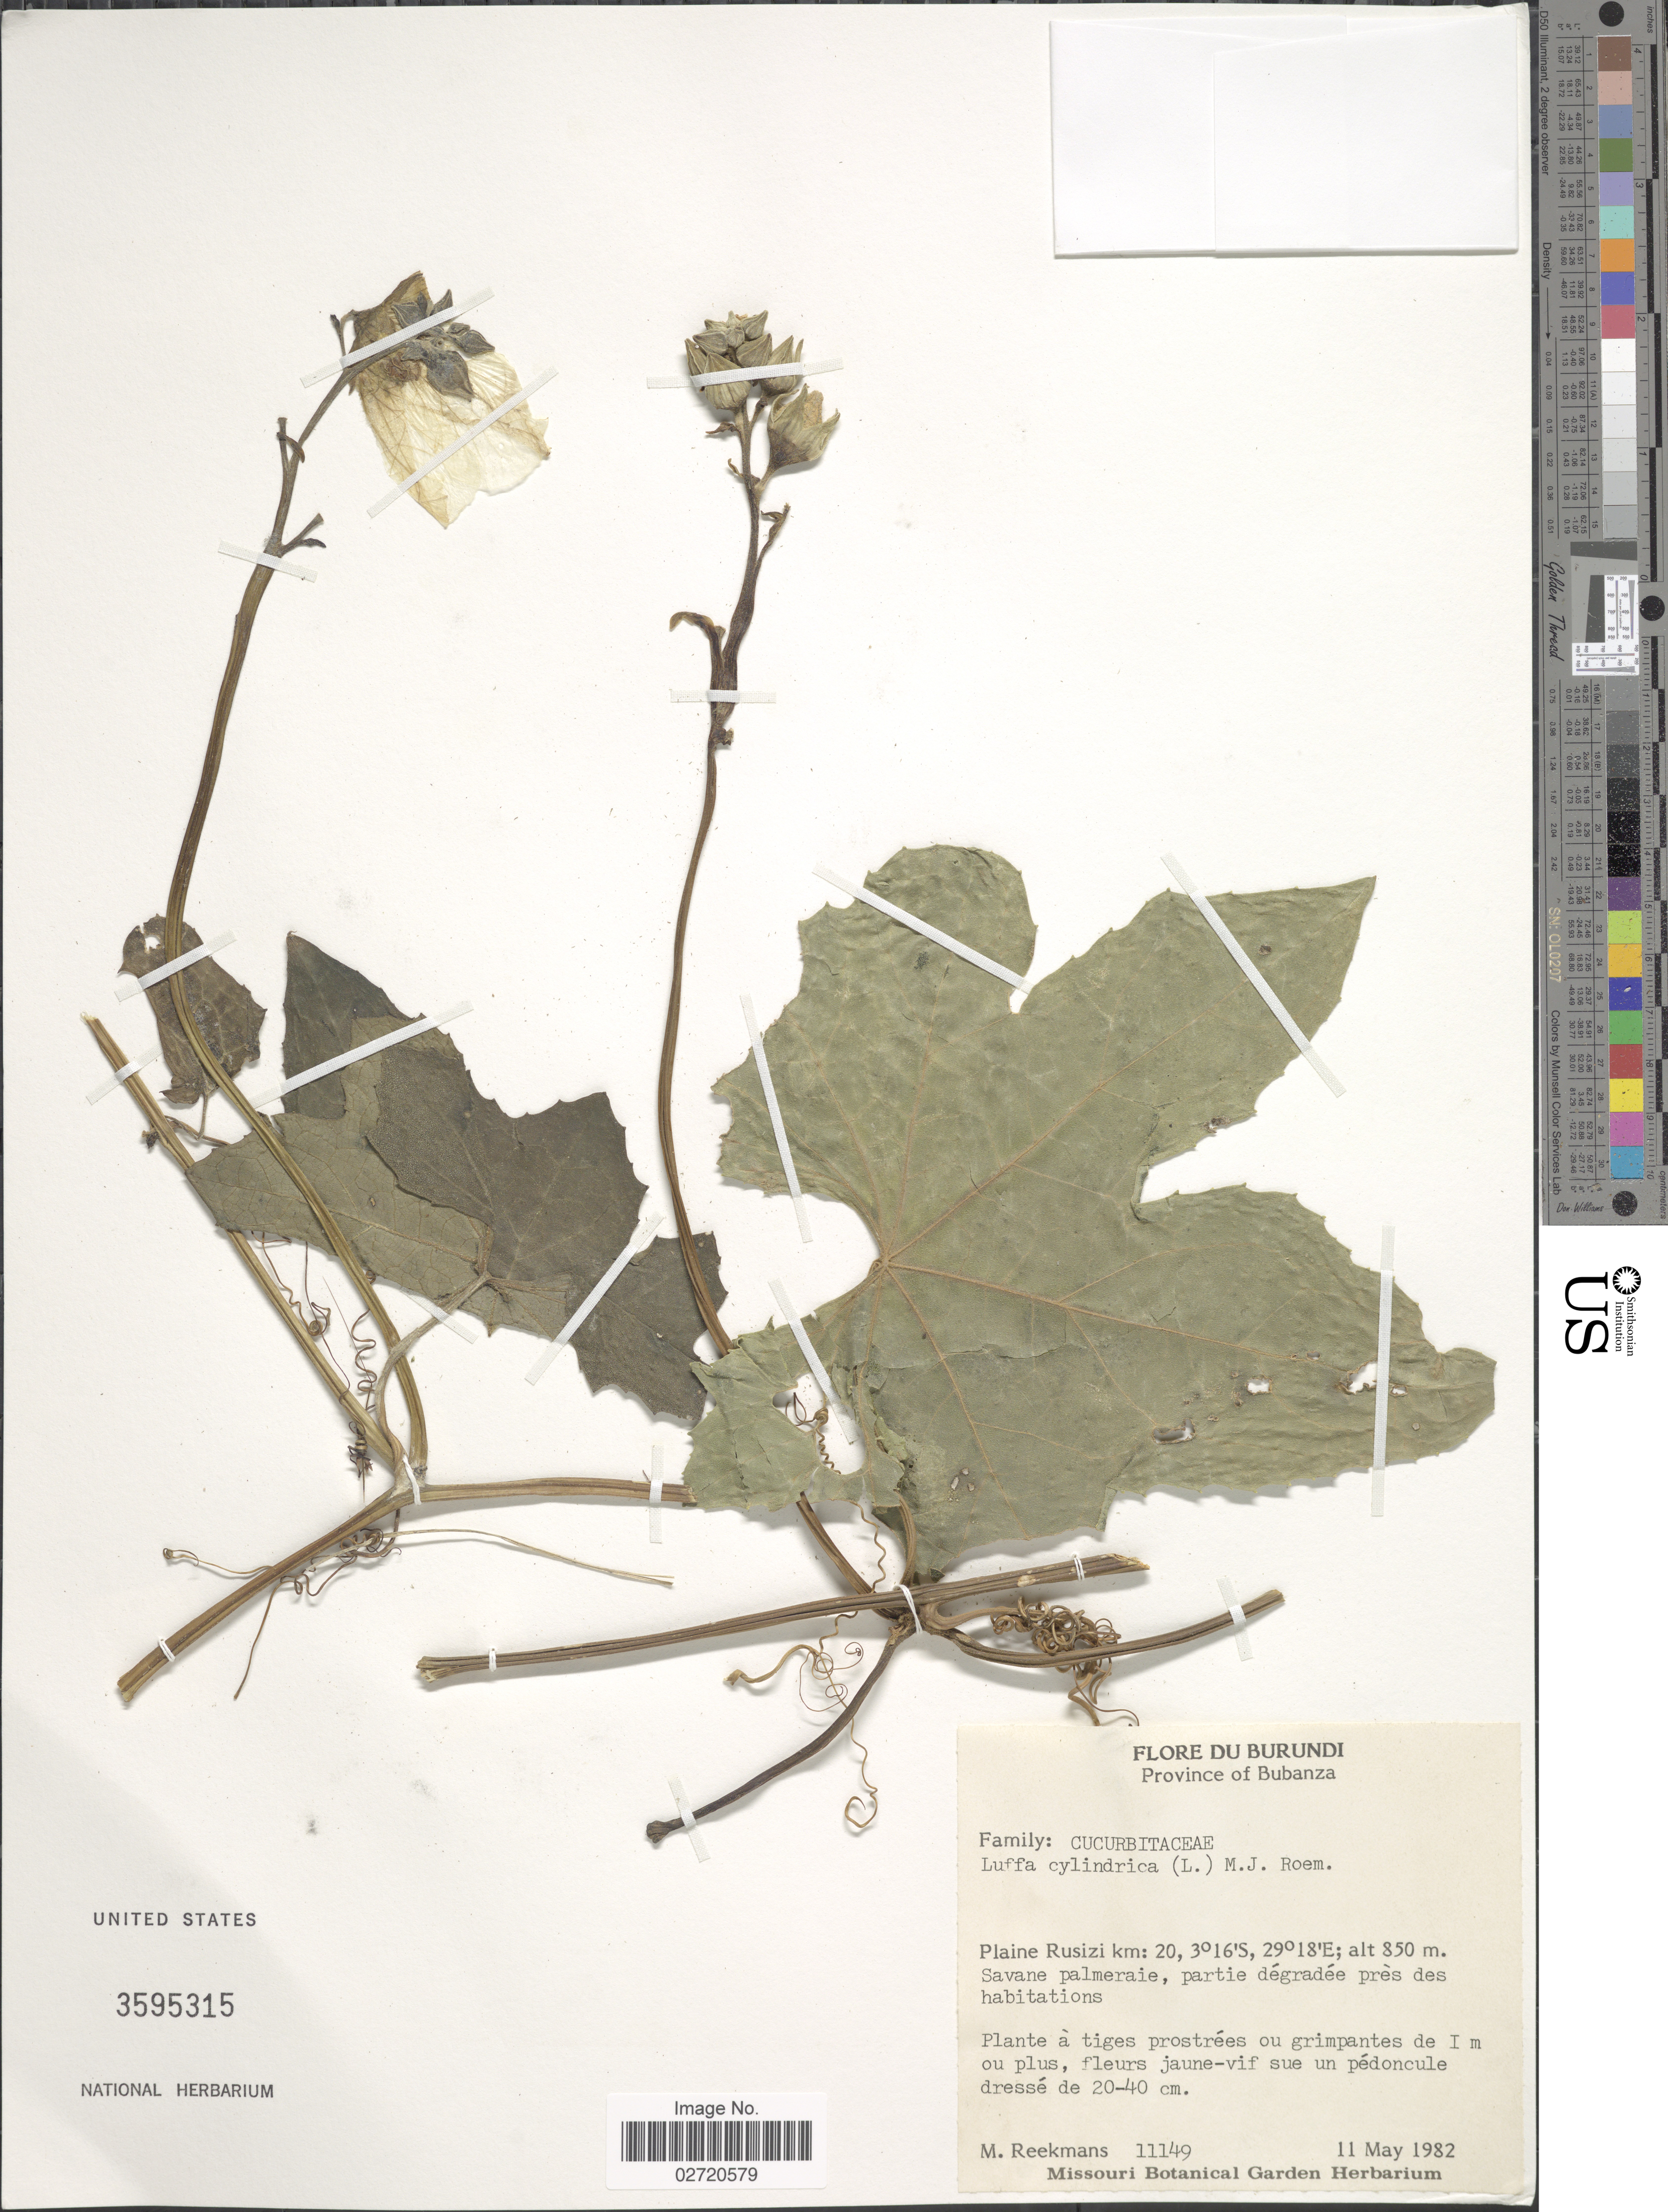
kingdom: Plantae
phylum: Tracheophyta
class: Magnoliopsida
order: Cucurbitales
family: Cucurbitaceae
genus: Luffa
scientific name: Luffa aegyptiaca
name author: Mill.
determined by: Strong, Mark T., (BOT), Smithsonian Institution - National Museum of Natural History (UNITED STATES)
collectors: M. Reekmans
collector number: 11149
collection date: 1982-05-11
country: Burundi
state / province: Bubanza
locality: Province of Bubanza. Plain Rusizi km:20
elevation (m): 850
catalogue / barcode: US 3595315